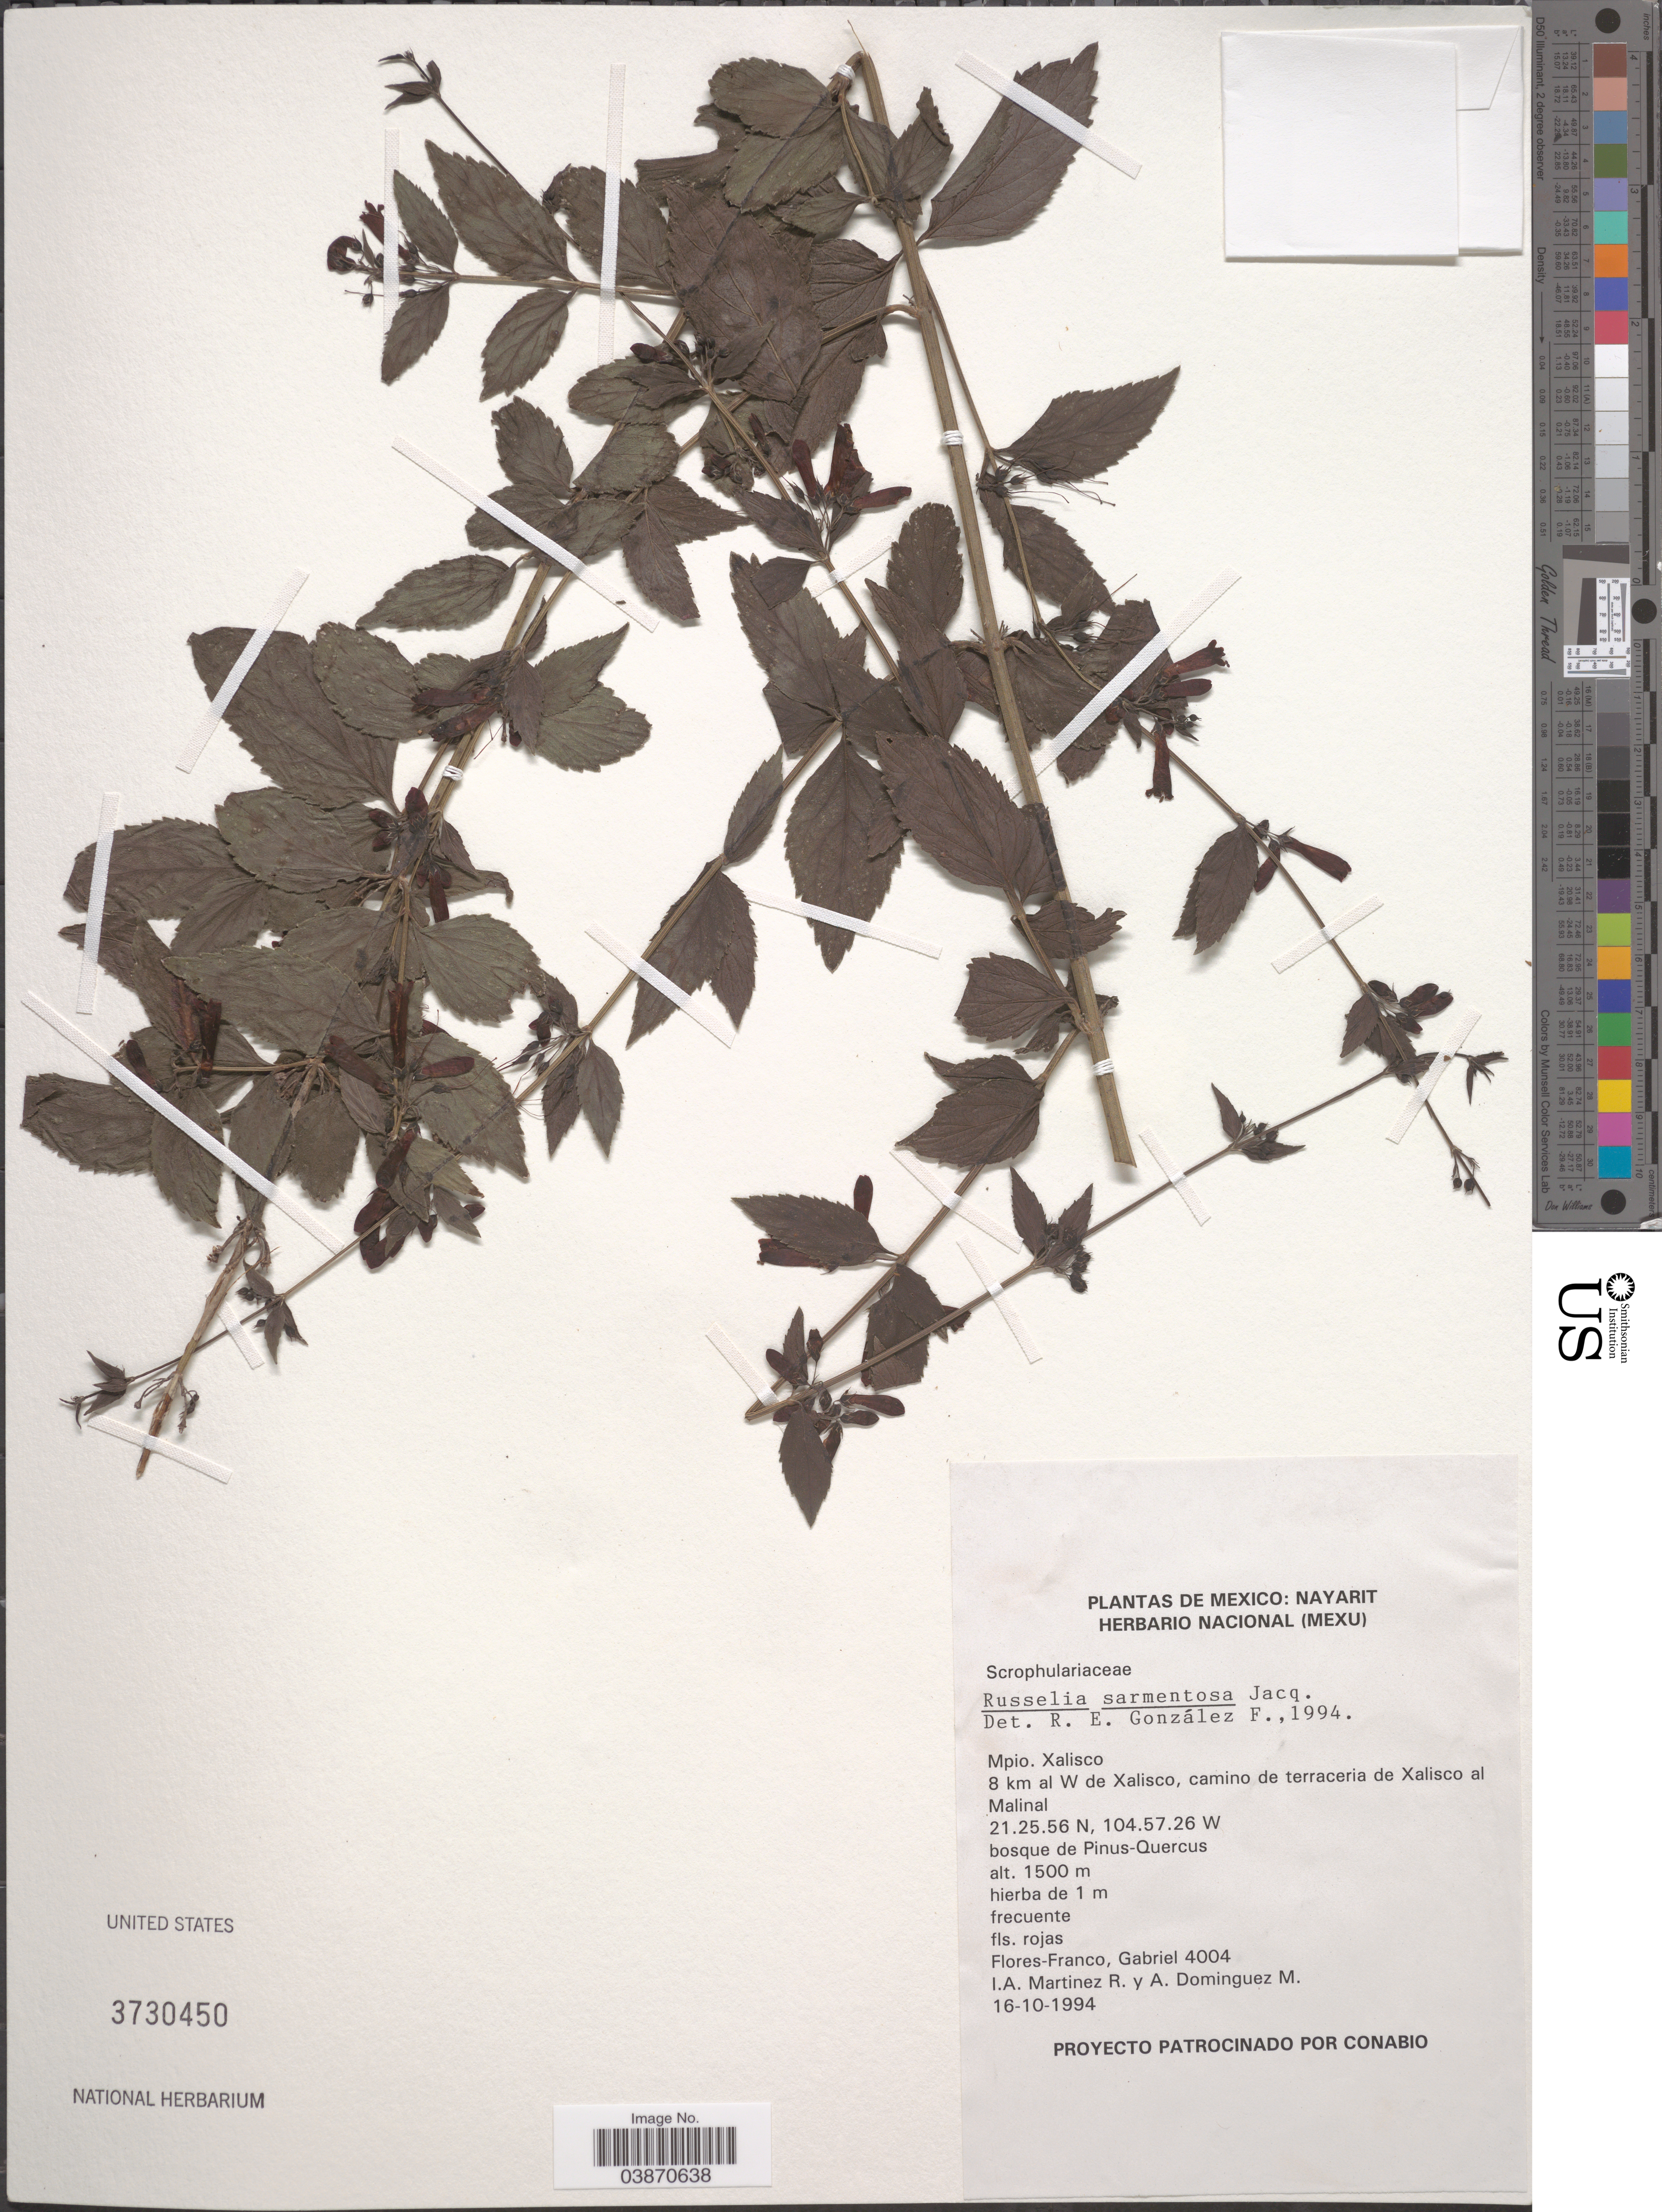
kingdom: Plantae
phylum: Tracheophyta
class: Magnoliopsida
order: Lamiales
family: Plantaginaceae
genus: Russelia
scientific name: Russelia sarmentosa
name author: Jacq.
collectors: G. Flores F., I. A. Martinez R. & A. Dominguez M.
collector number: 4004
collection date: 1994-10-16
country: Mexico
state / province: Nayarit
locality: Mpio. Xalisco. 8 km al W de Xalisco, camino de terraceria de Xalisco al Malinal.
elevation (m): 1500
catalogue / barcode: US 3730450